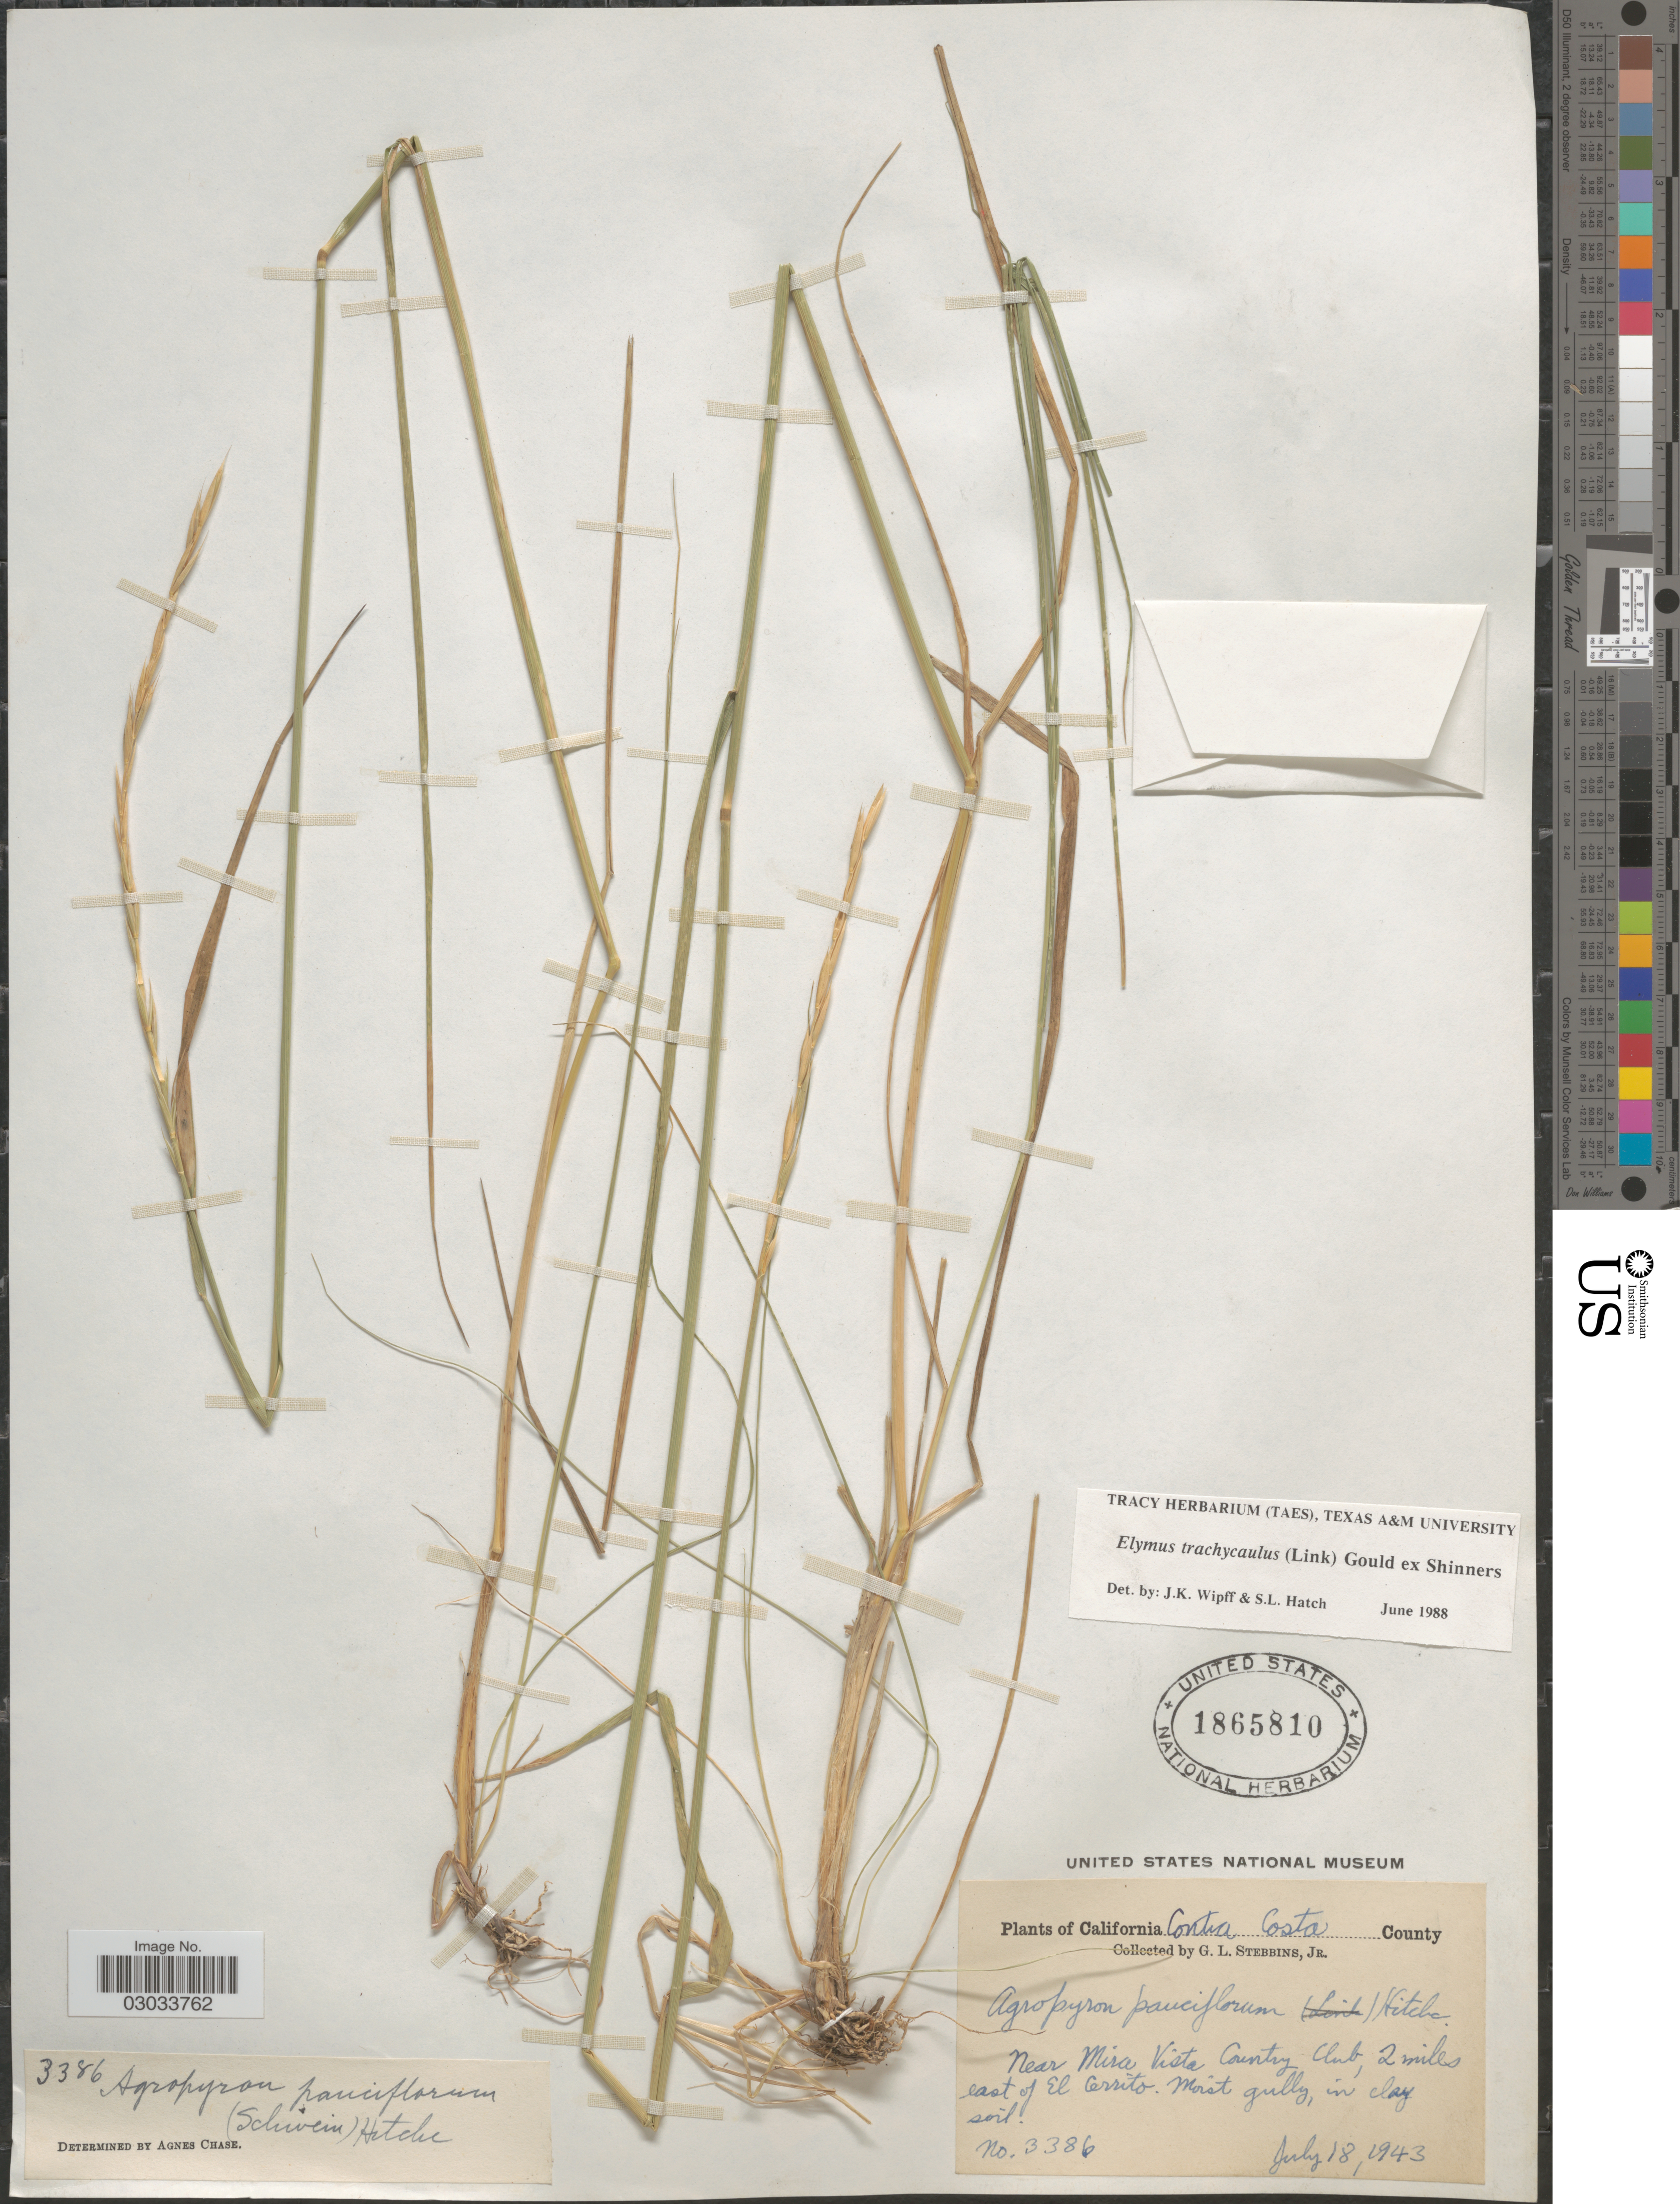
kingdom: Plantae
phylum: Tracheophyta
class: Liliopsida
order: Poales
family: Poaceae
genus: Elymus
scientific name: Elymus trachycaulus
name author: (Link) Gould ex Shinners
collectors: G. L. Stebbins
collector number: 3386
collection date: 1943-07-18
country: United States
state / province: California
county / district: Contra Costa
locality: Contra Costa County. Near Mira Vista Country Club, 2 miles east of El Cerrito.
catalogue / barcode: US 1865810